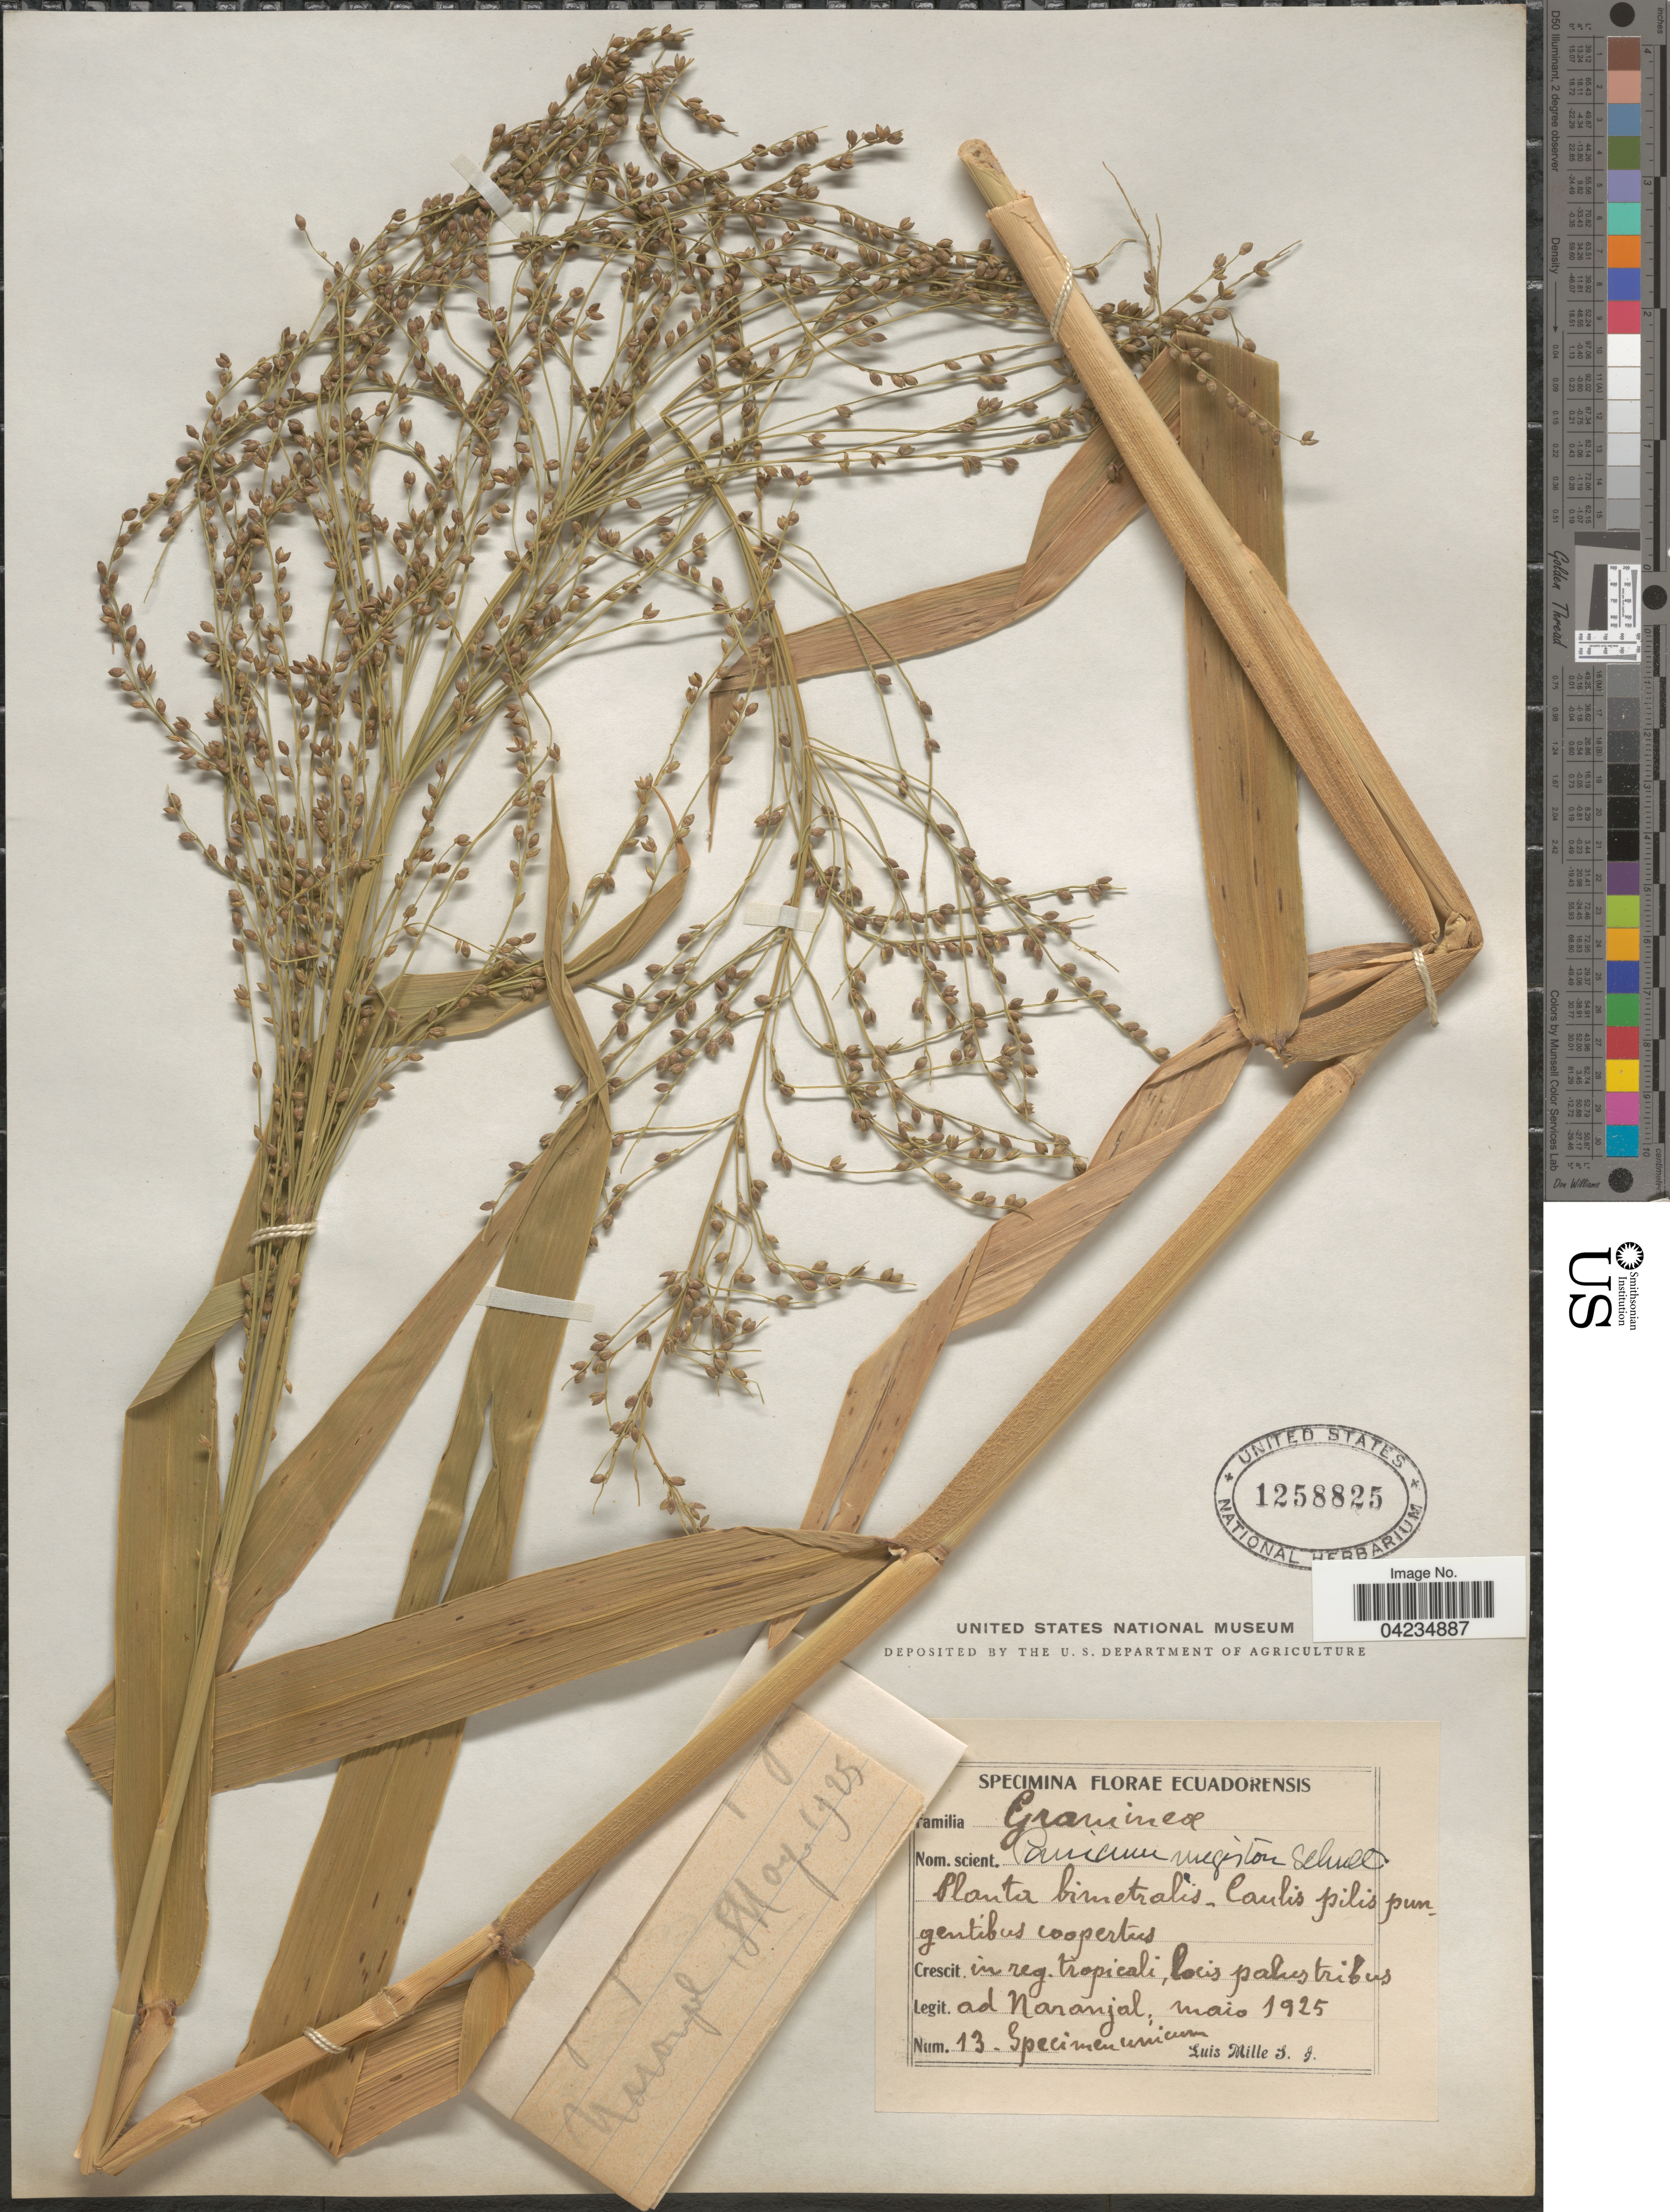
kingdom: Plantae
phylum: Tracheophyta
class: Liliopsida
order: Poales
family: Poaceae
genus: Stephostachys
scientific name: Stephostachys mertensii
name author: (Roth) Zuloaga & Marrone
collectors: L. Mille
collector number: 13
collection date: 1925-05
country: Ecuador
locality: In reg. tropicali, locis palustribus. Ad Naranjal.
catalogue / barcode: US 1258825